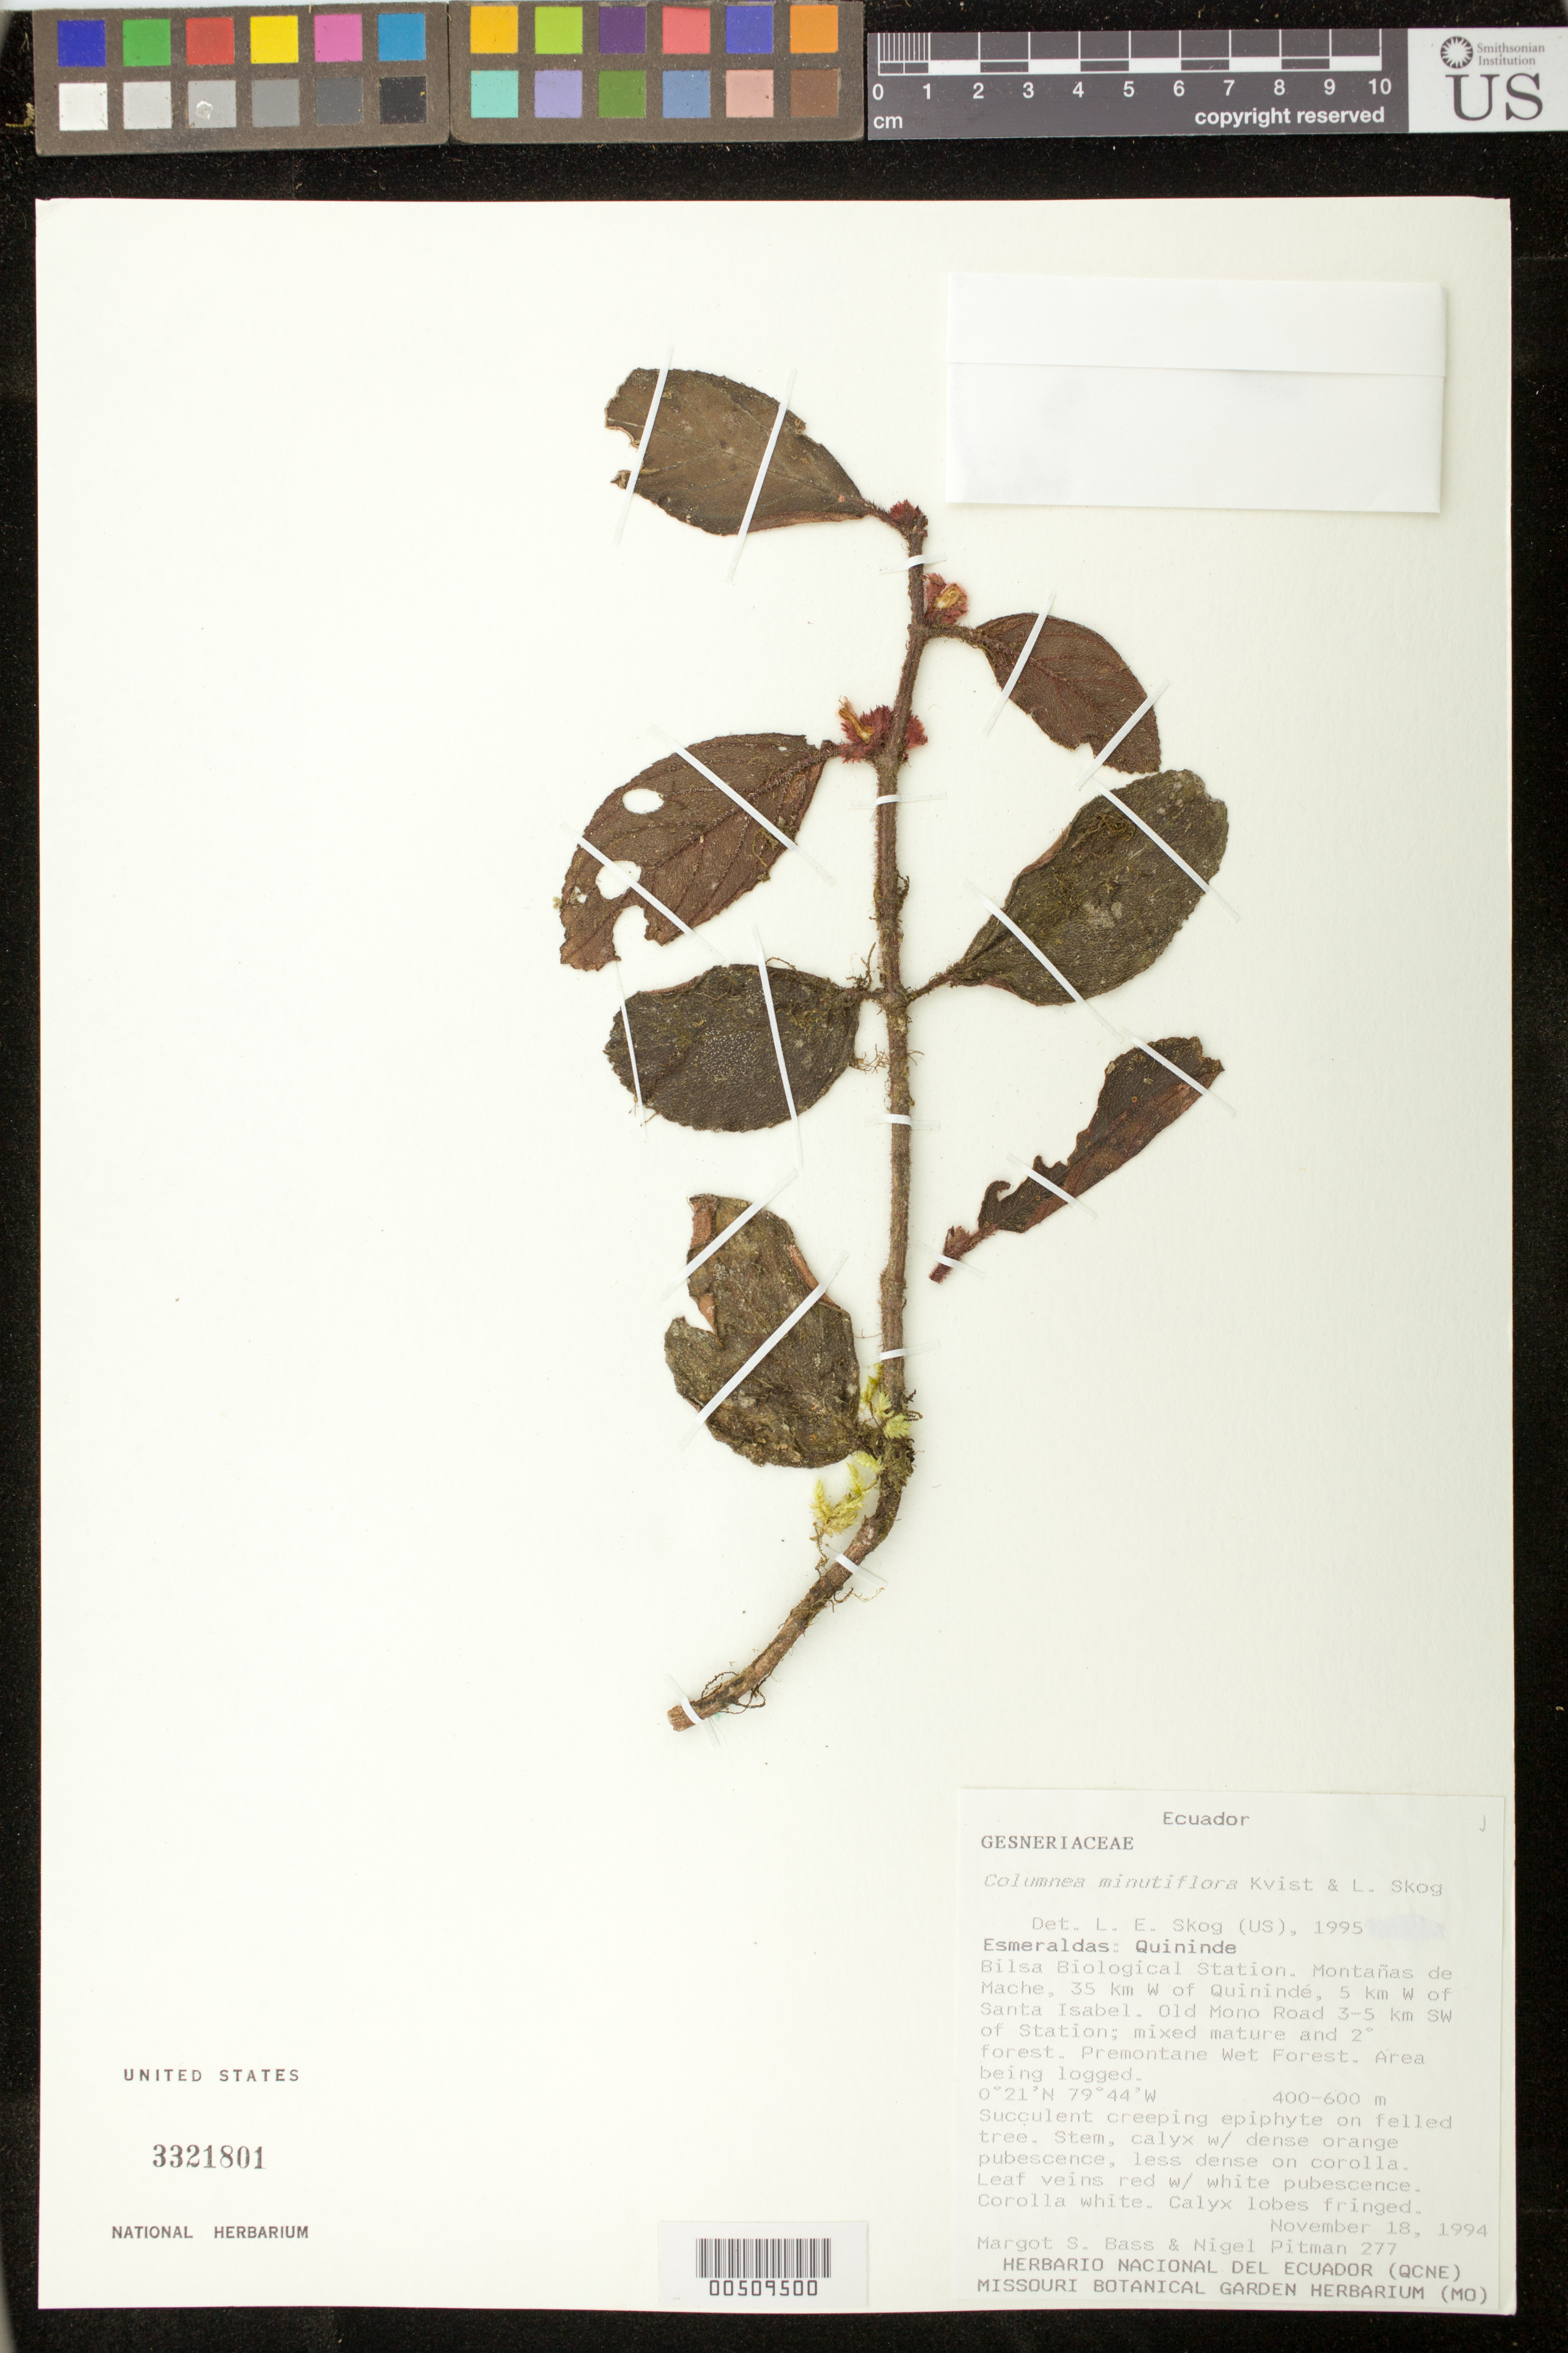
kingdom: Plantae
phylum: Tracheophyta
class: Magnoliopsida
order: Lamiales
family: Gesneriaceae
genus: Columnea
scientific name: Columnea minutiflora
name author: L.P. Kvist & L.E. Skog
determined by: Skog, Laurence E.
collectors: M. Bass & N. Pitman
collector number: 277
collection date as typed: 18 Nov 1994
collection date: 1994-11-18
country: Ecuador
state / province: Esmeraldas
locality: Quininde, Bilsa Biological Station. Montañas de Mache, 35 km W of Quinindé, 5 km W of Santa Isabel; Old Mono Road, 3-5 km SW of station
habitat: Premontane wet forest, mixed mature and secondary forest; area being logged; on felled tree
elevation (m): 400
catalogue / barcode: US 3321801